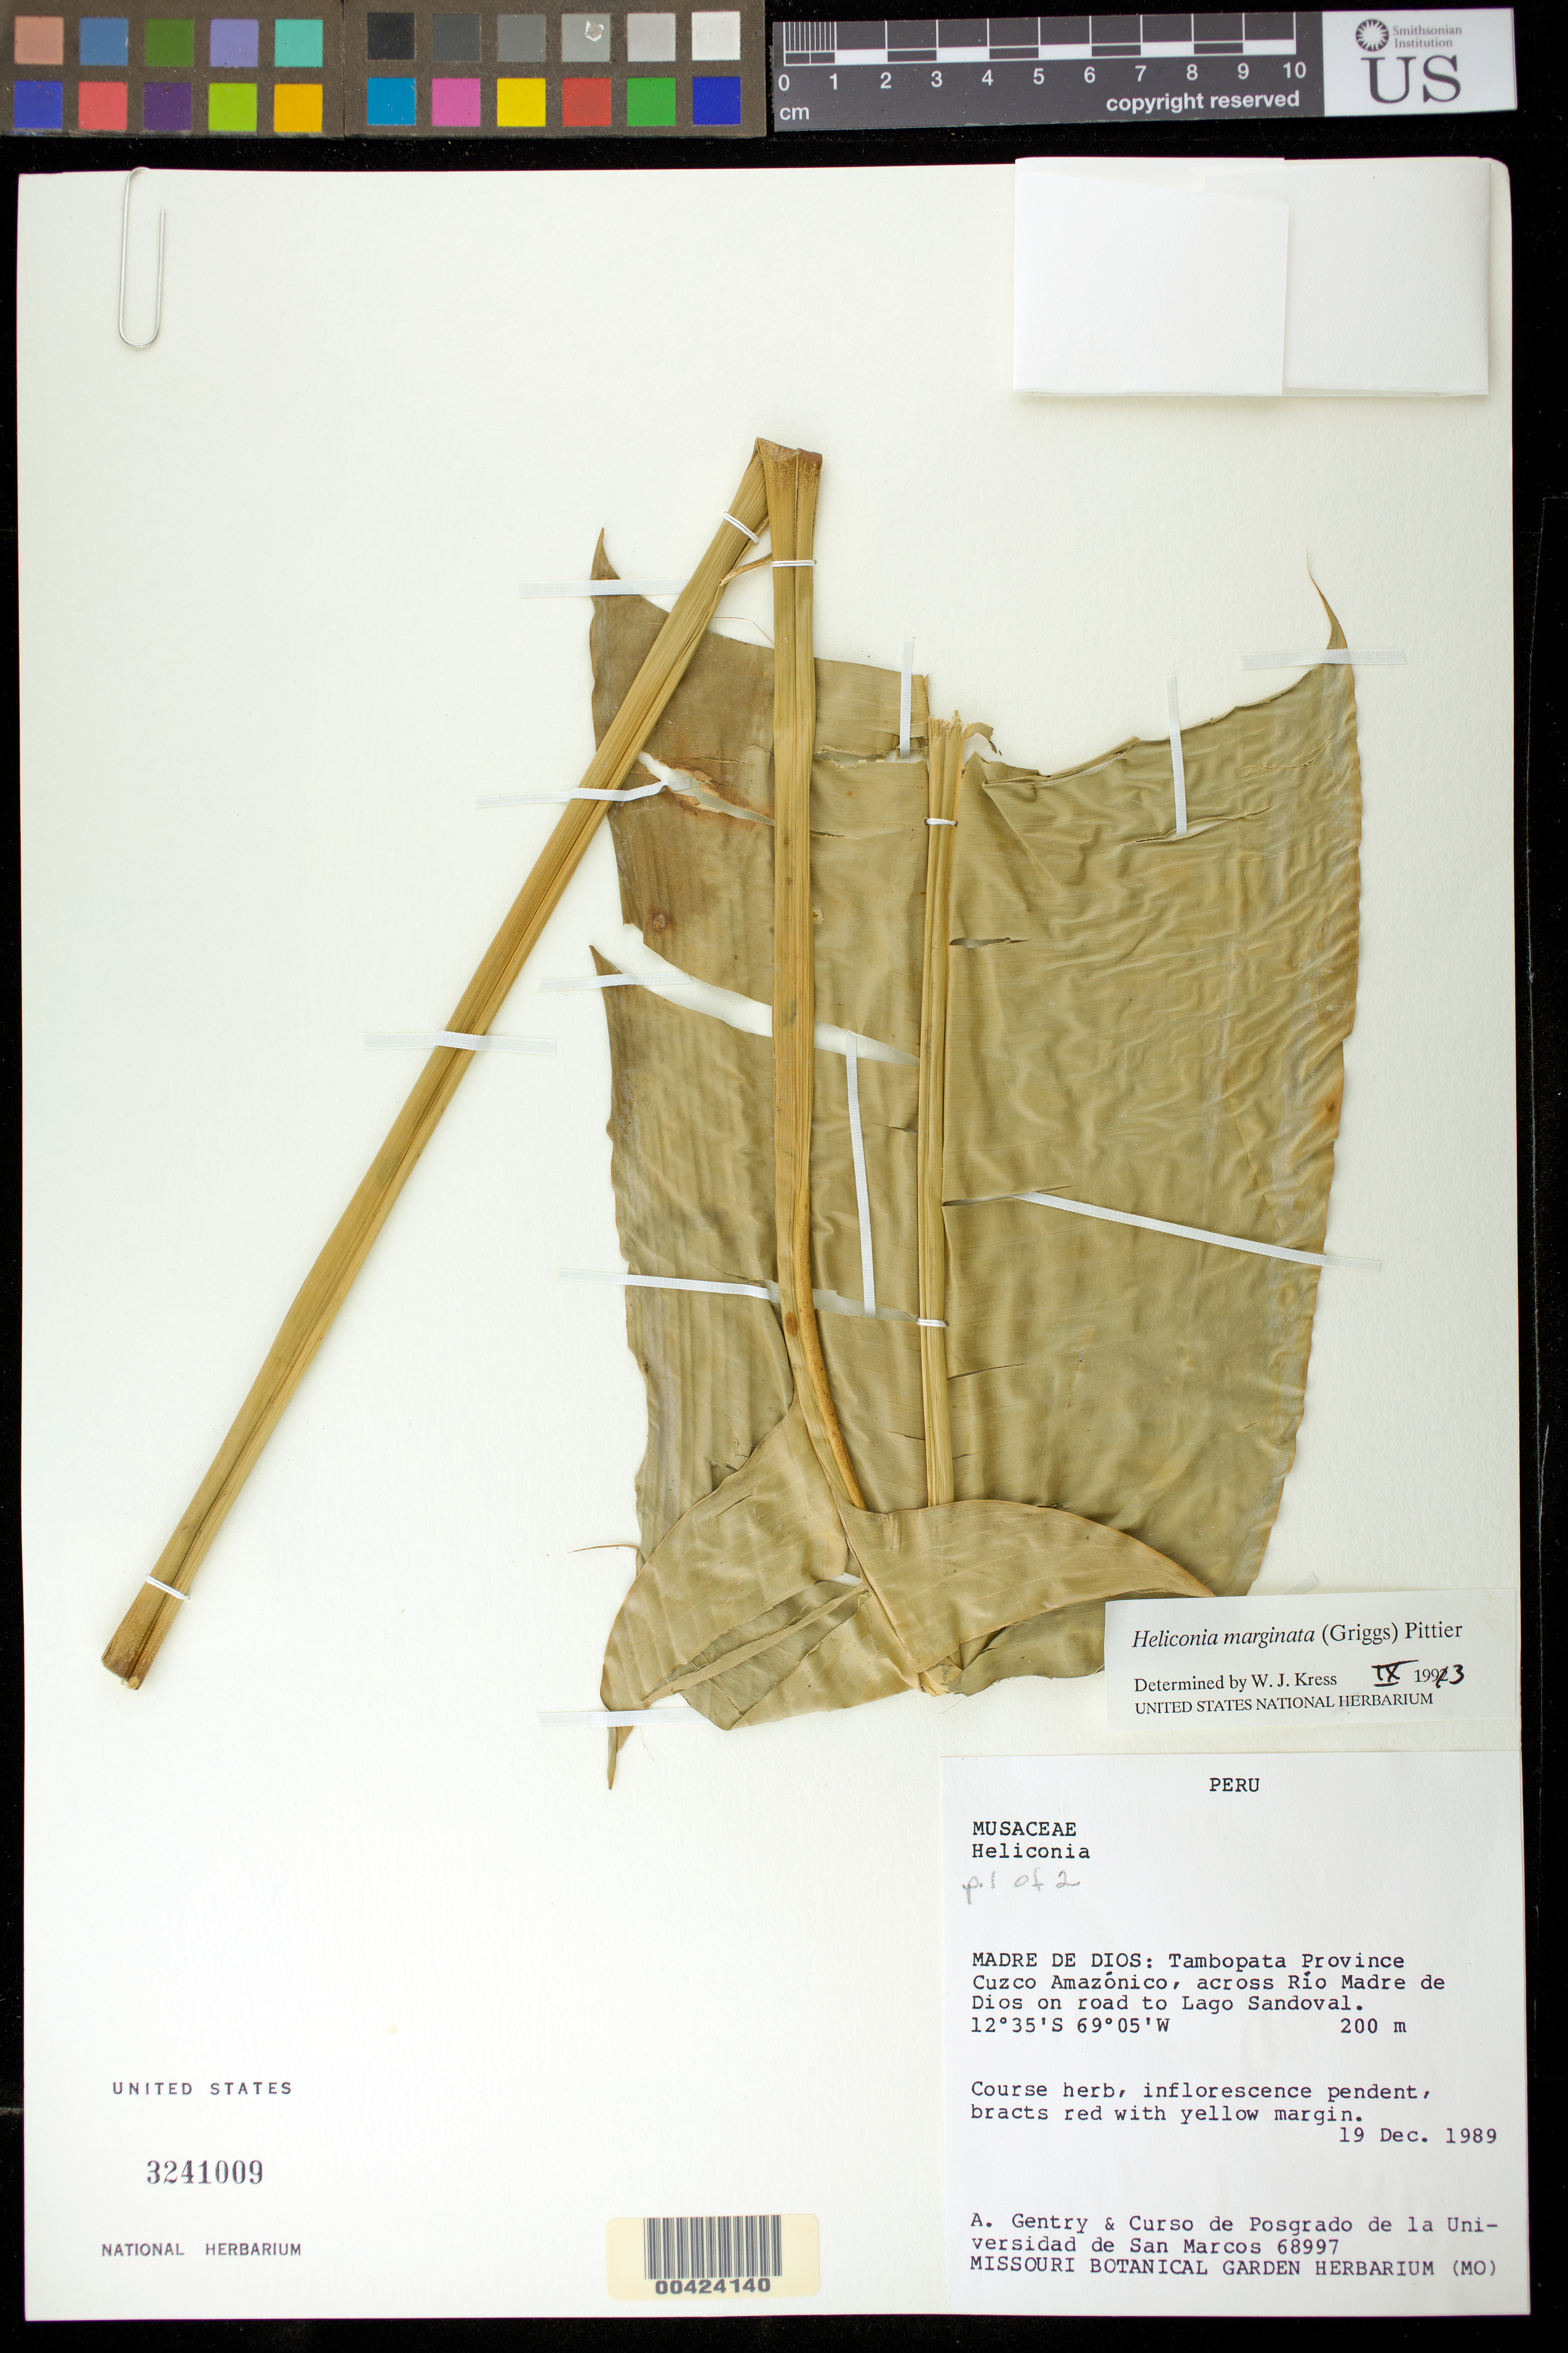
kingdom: Plantae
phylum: Tracheophyta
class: Liliopsida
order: Zingiberales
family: Heliconiaceae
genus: Heliconia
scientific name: Heliconia marginata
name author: (R.F. Griggs) Pittier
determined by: Kress, W. J., (US), Smithsonian Institution - National Museum of Natural History (UNITED STATES)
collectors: A. H. Gentry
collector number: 68997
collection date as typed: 19 Dec 1989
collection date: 1989-12-19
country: Peru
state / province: Madre de Dios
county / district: Tambopata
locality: Cuzco amazonico, across rio madre de dios on rd to lago sandoval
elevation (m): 200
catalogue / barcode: US 3241009